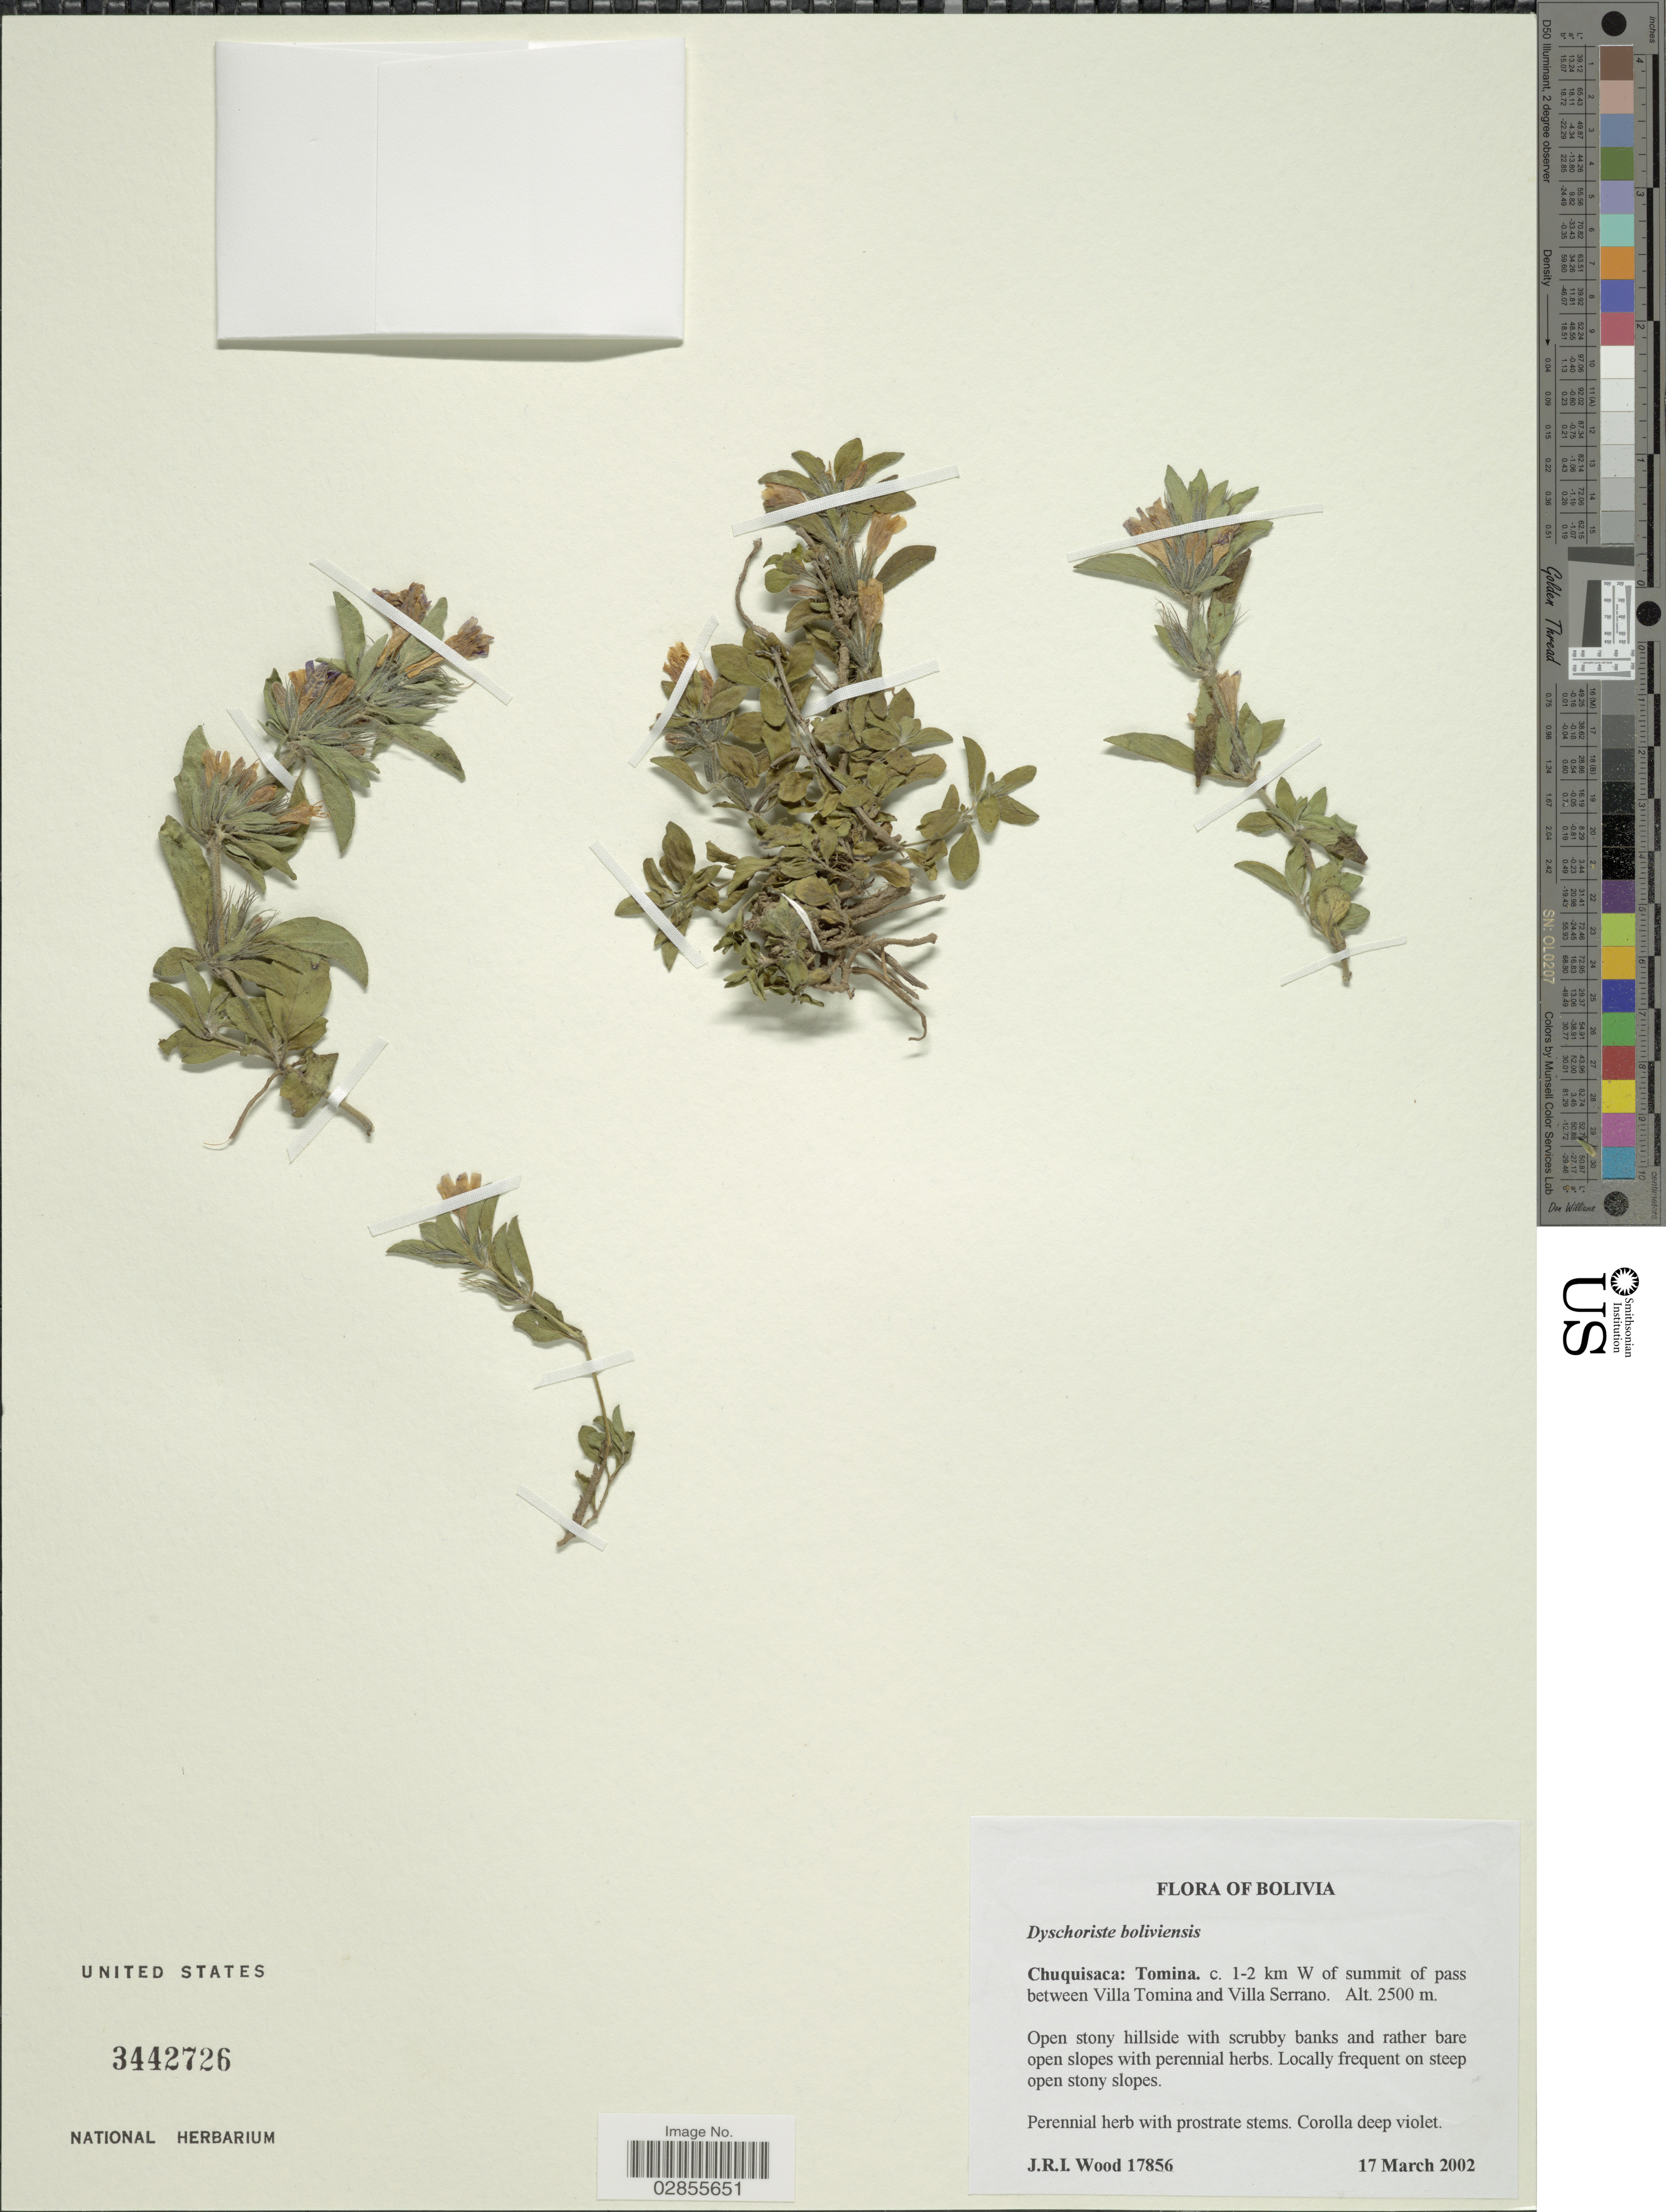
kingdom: Plantae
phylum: Tracheophyta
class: Magnoliopsida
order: Lamiales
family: Acanthaceae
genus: Dyschoriste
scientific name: Dyschoriste boliviana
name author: Wassh. & J.R.I. Wood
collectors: J. R. I. Wood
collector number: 17856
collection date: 2002-03-17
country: Bolivia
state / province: Chuquisaca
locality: Tomina. c. 1-2 km W of summit of pass between Villa Tomina and Villa Serrano.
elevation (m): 2500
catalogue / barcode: US 3442726